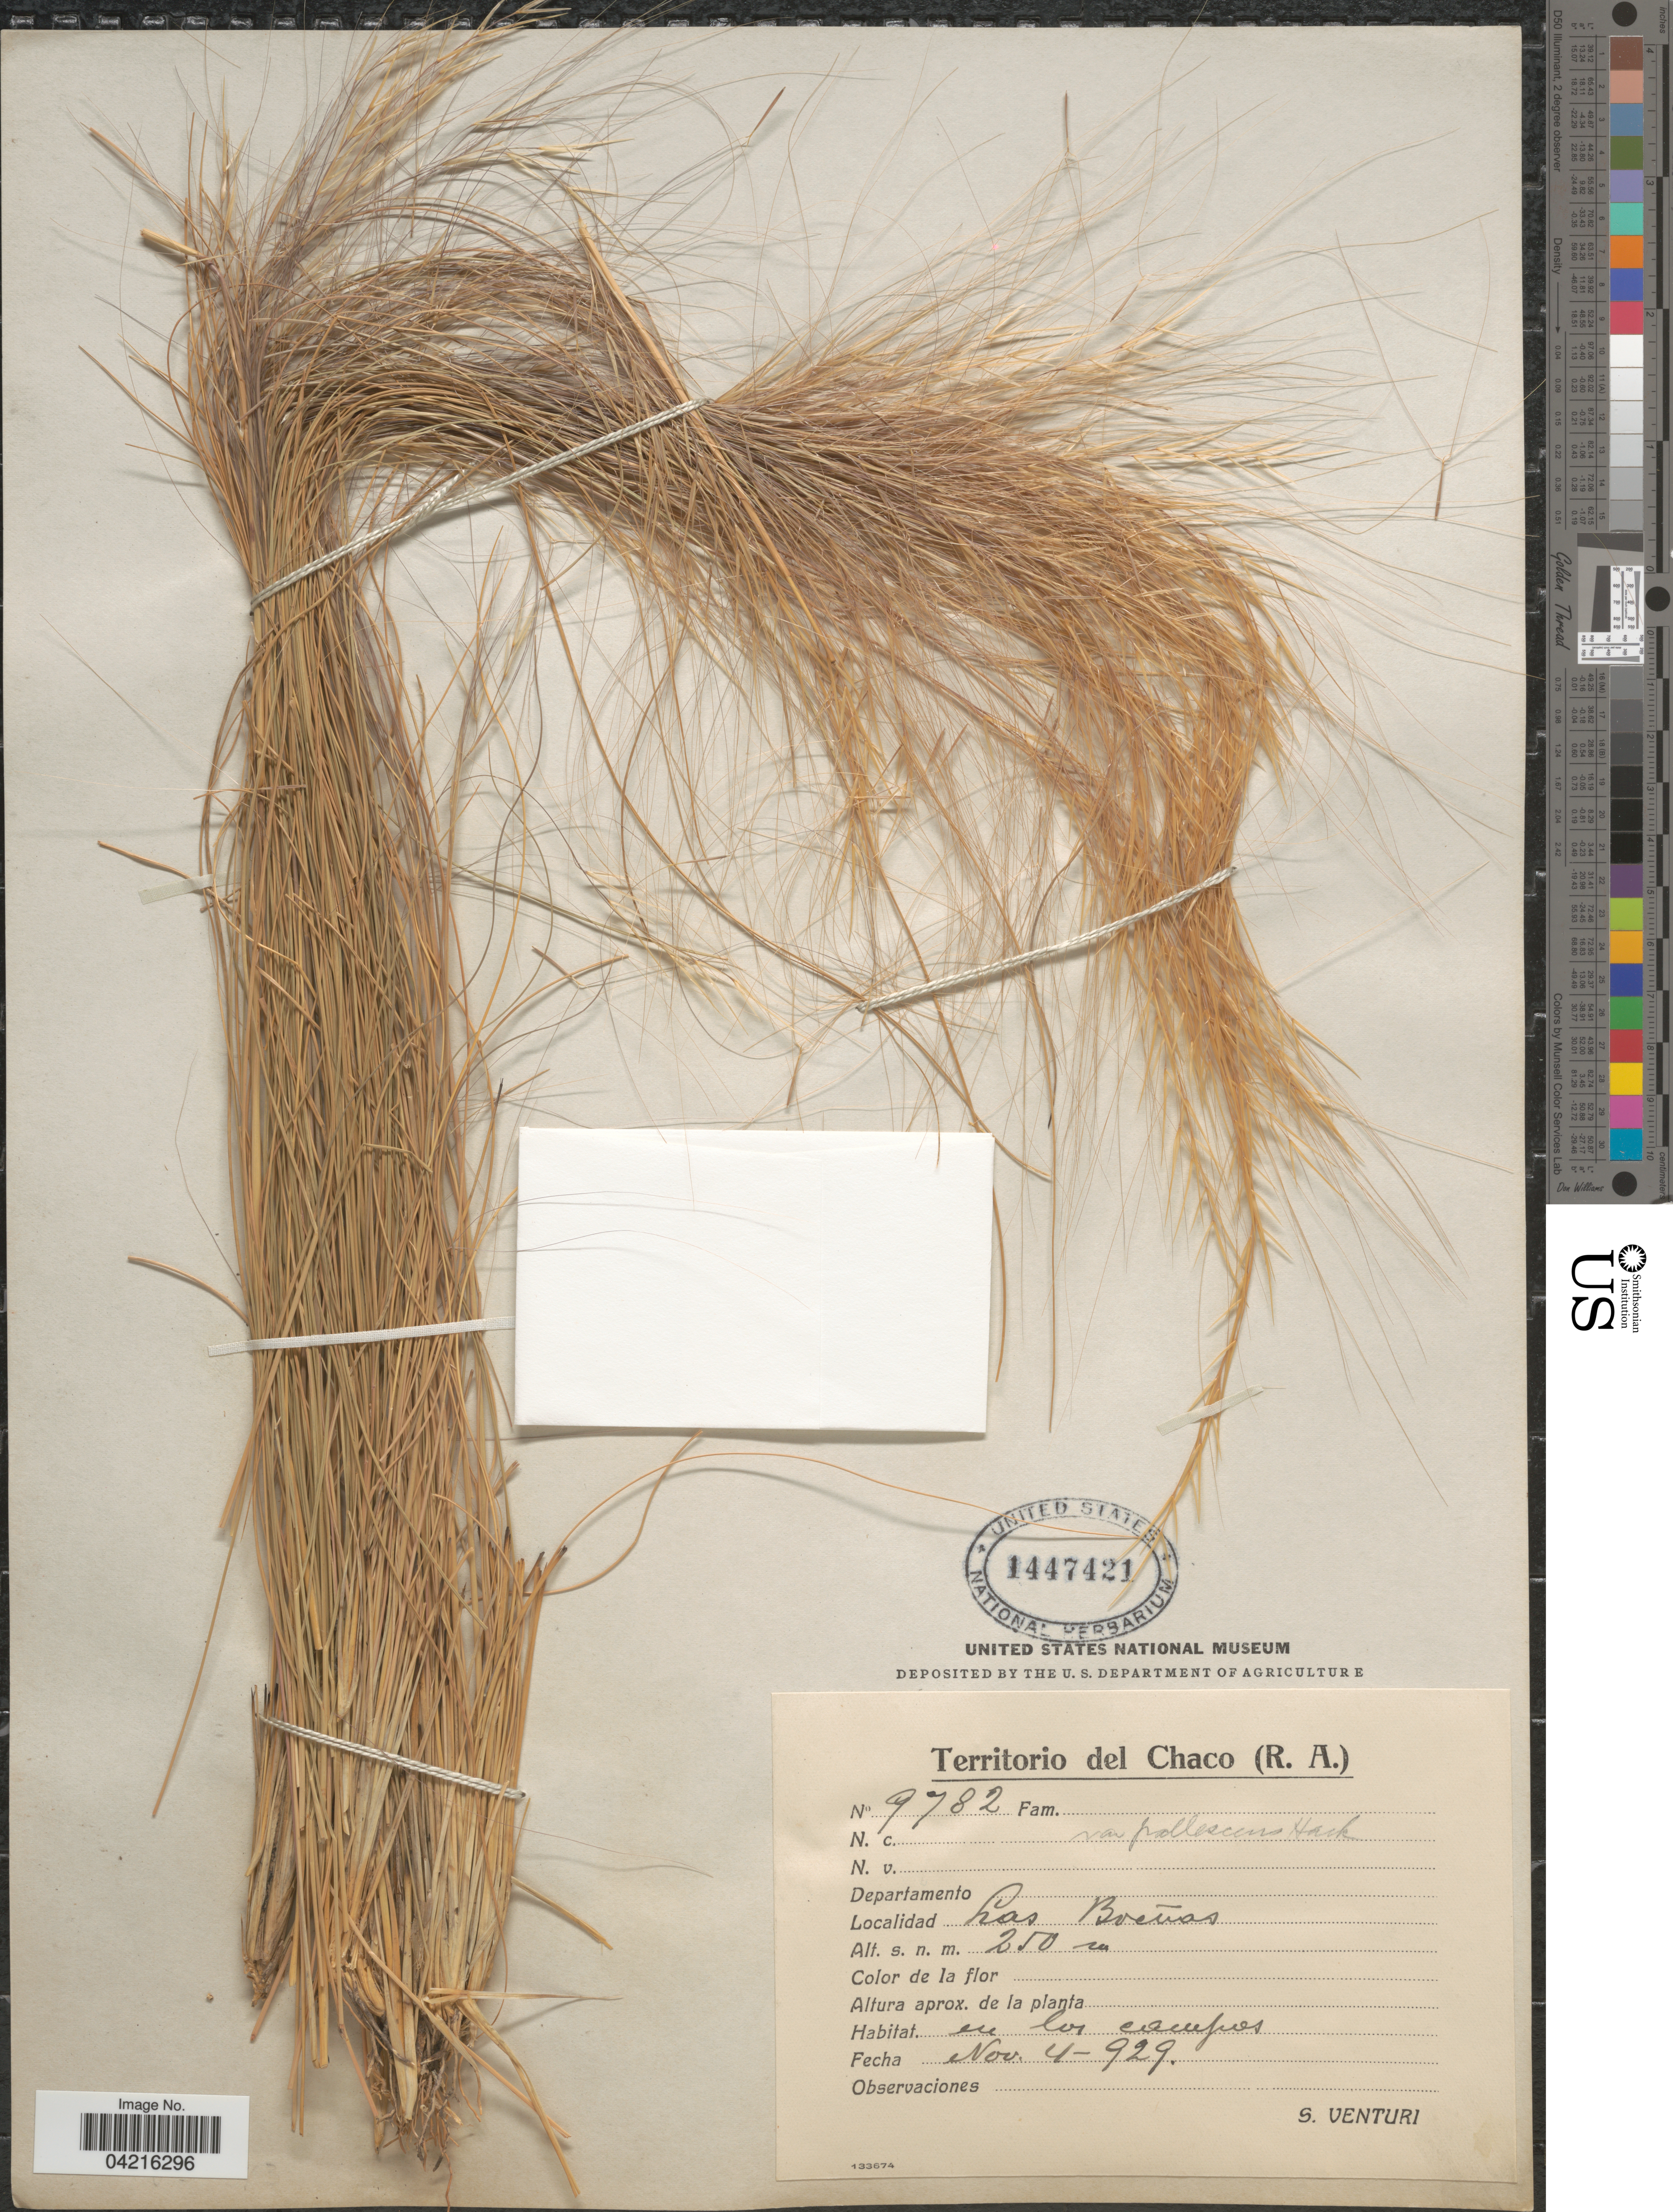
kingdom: Plantae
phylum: Tracheophyta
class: Liliopsida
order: Poales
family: Poaceae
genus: Aristida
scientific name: Aristida sp.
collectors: S. Venturi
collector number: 9782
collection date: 1929-11-04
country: Argentina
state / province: Chaco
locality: Territorio del Chaco (R. A.). Las Breñas. En los campos.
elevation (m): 250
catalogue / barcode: US 1447421